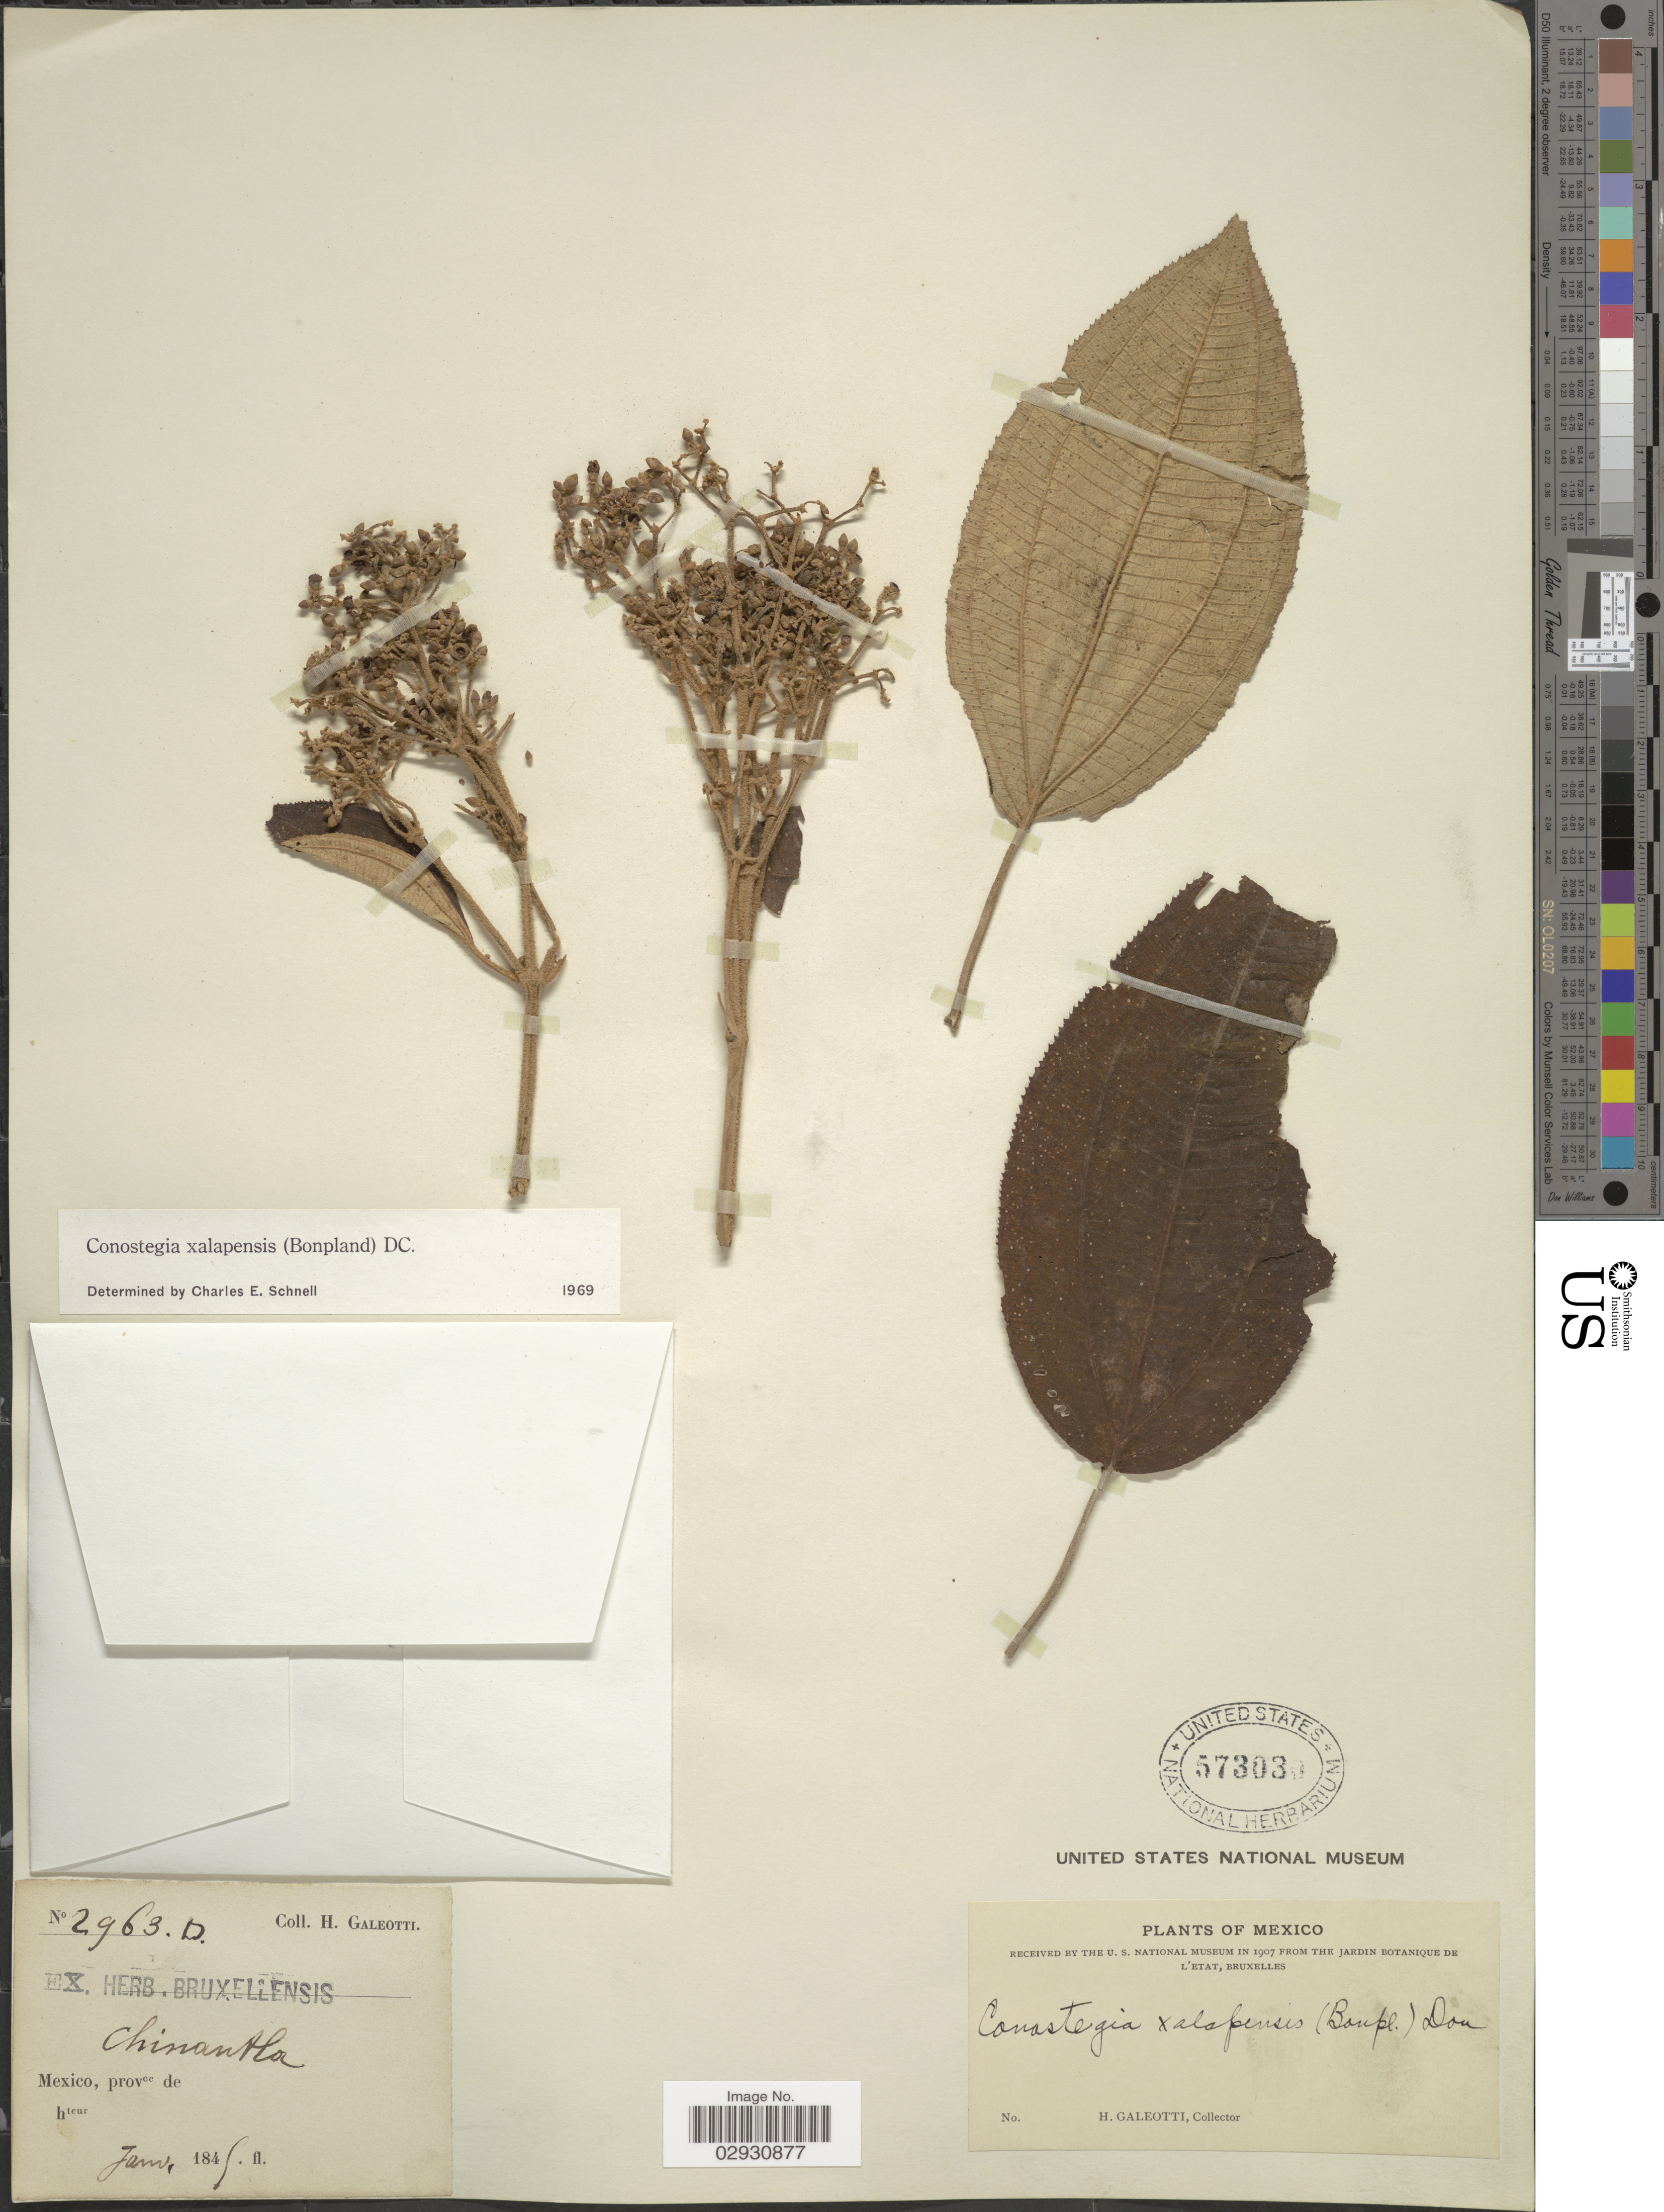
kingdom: Plantae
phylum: Tracheophyta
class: Magnoliopsida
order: Myrtales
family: Melastomataceae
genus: Conostegia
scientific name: Conostegia quadrangularis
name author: Schltdl. ex Steud.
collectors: H. G. Galeotti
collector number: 2963D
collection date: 1845-01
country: Mexico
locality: Chinantla.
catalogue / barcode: US 573030